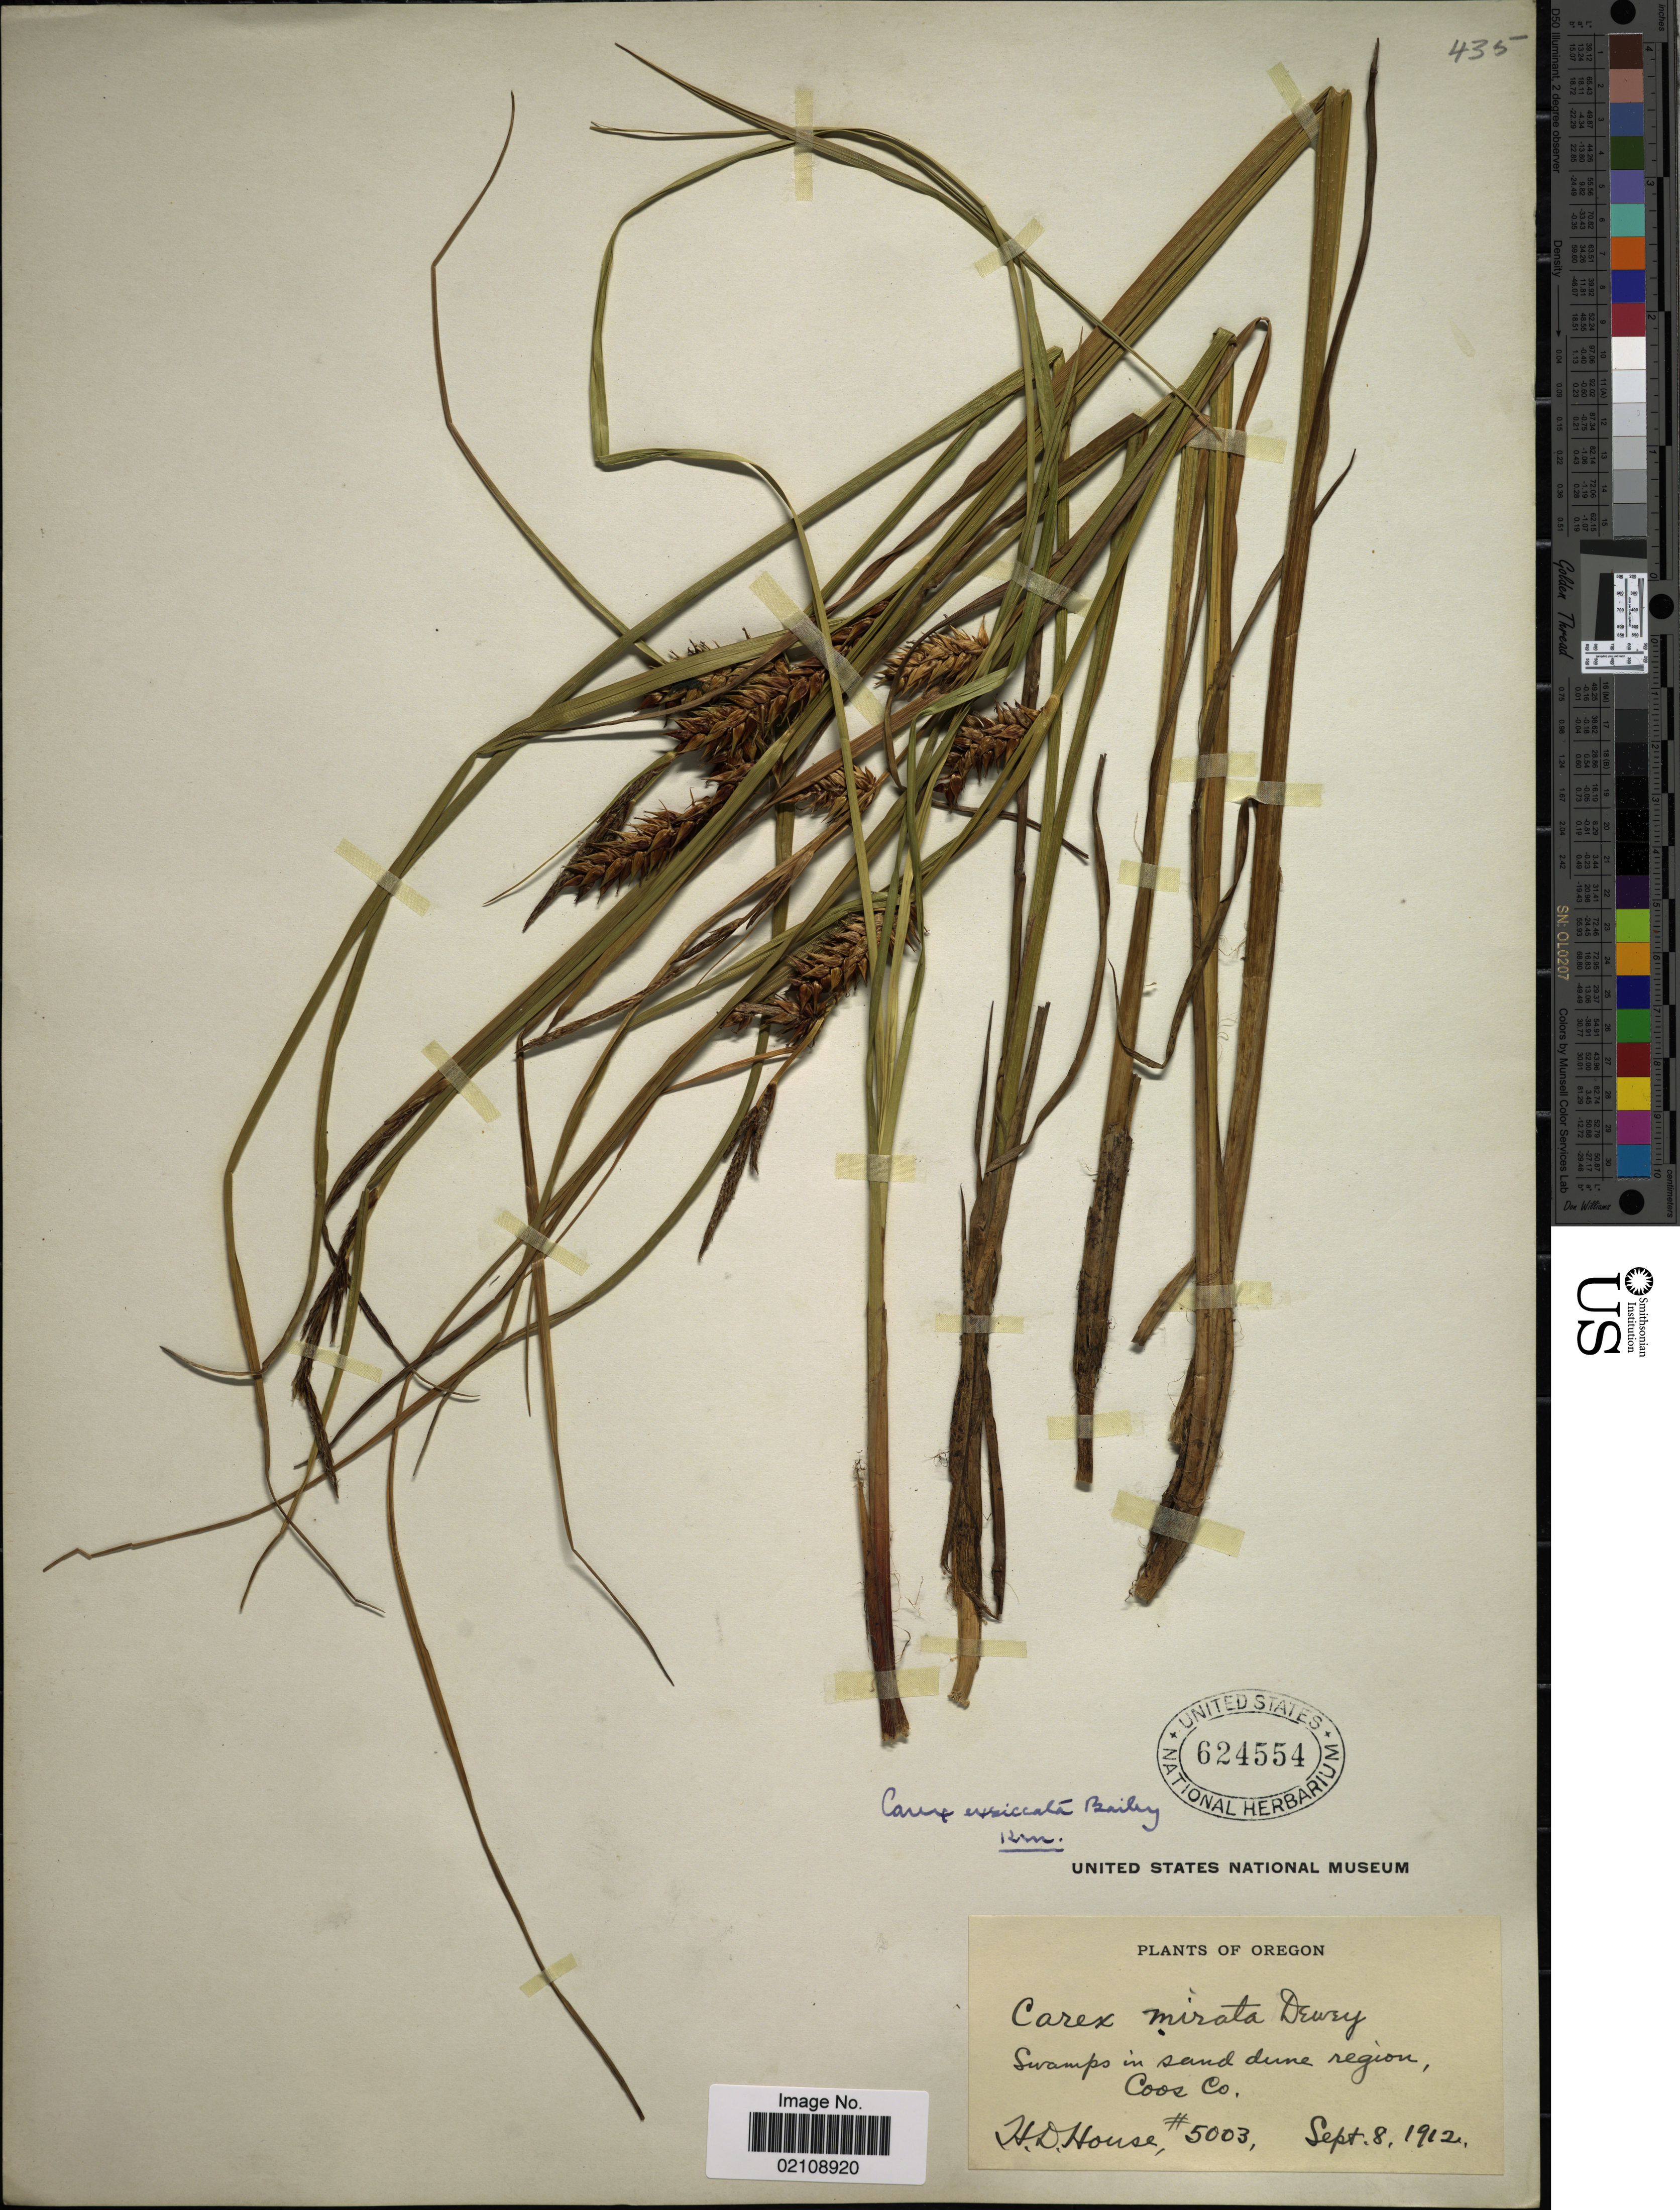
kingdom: Plantae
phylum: Tracheophyta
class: Liliopsida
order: Poales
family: Cyperaceae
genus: Carex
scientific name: Carex exsiccata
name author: L.H. Bailey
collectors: H. D. House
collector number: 5003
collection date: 1912-09-08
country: United States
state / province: Oregon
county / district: Coos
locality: Swamps in sand dune region, Coos Co.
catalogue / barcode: US 624554